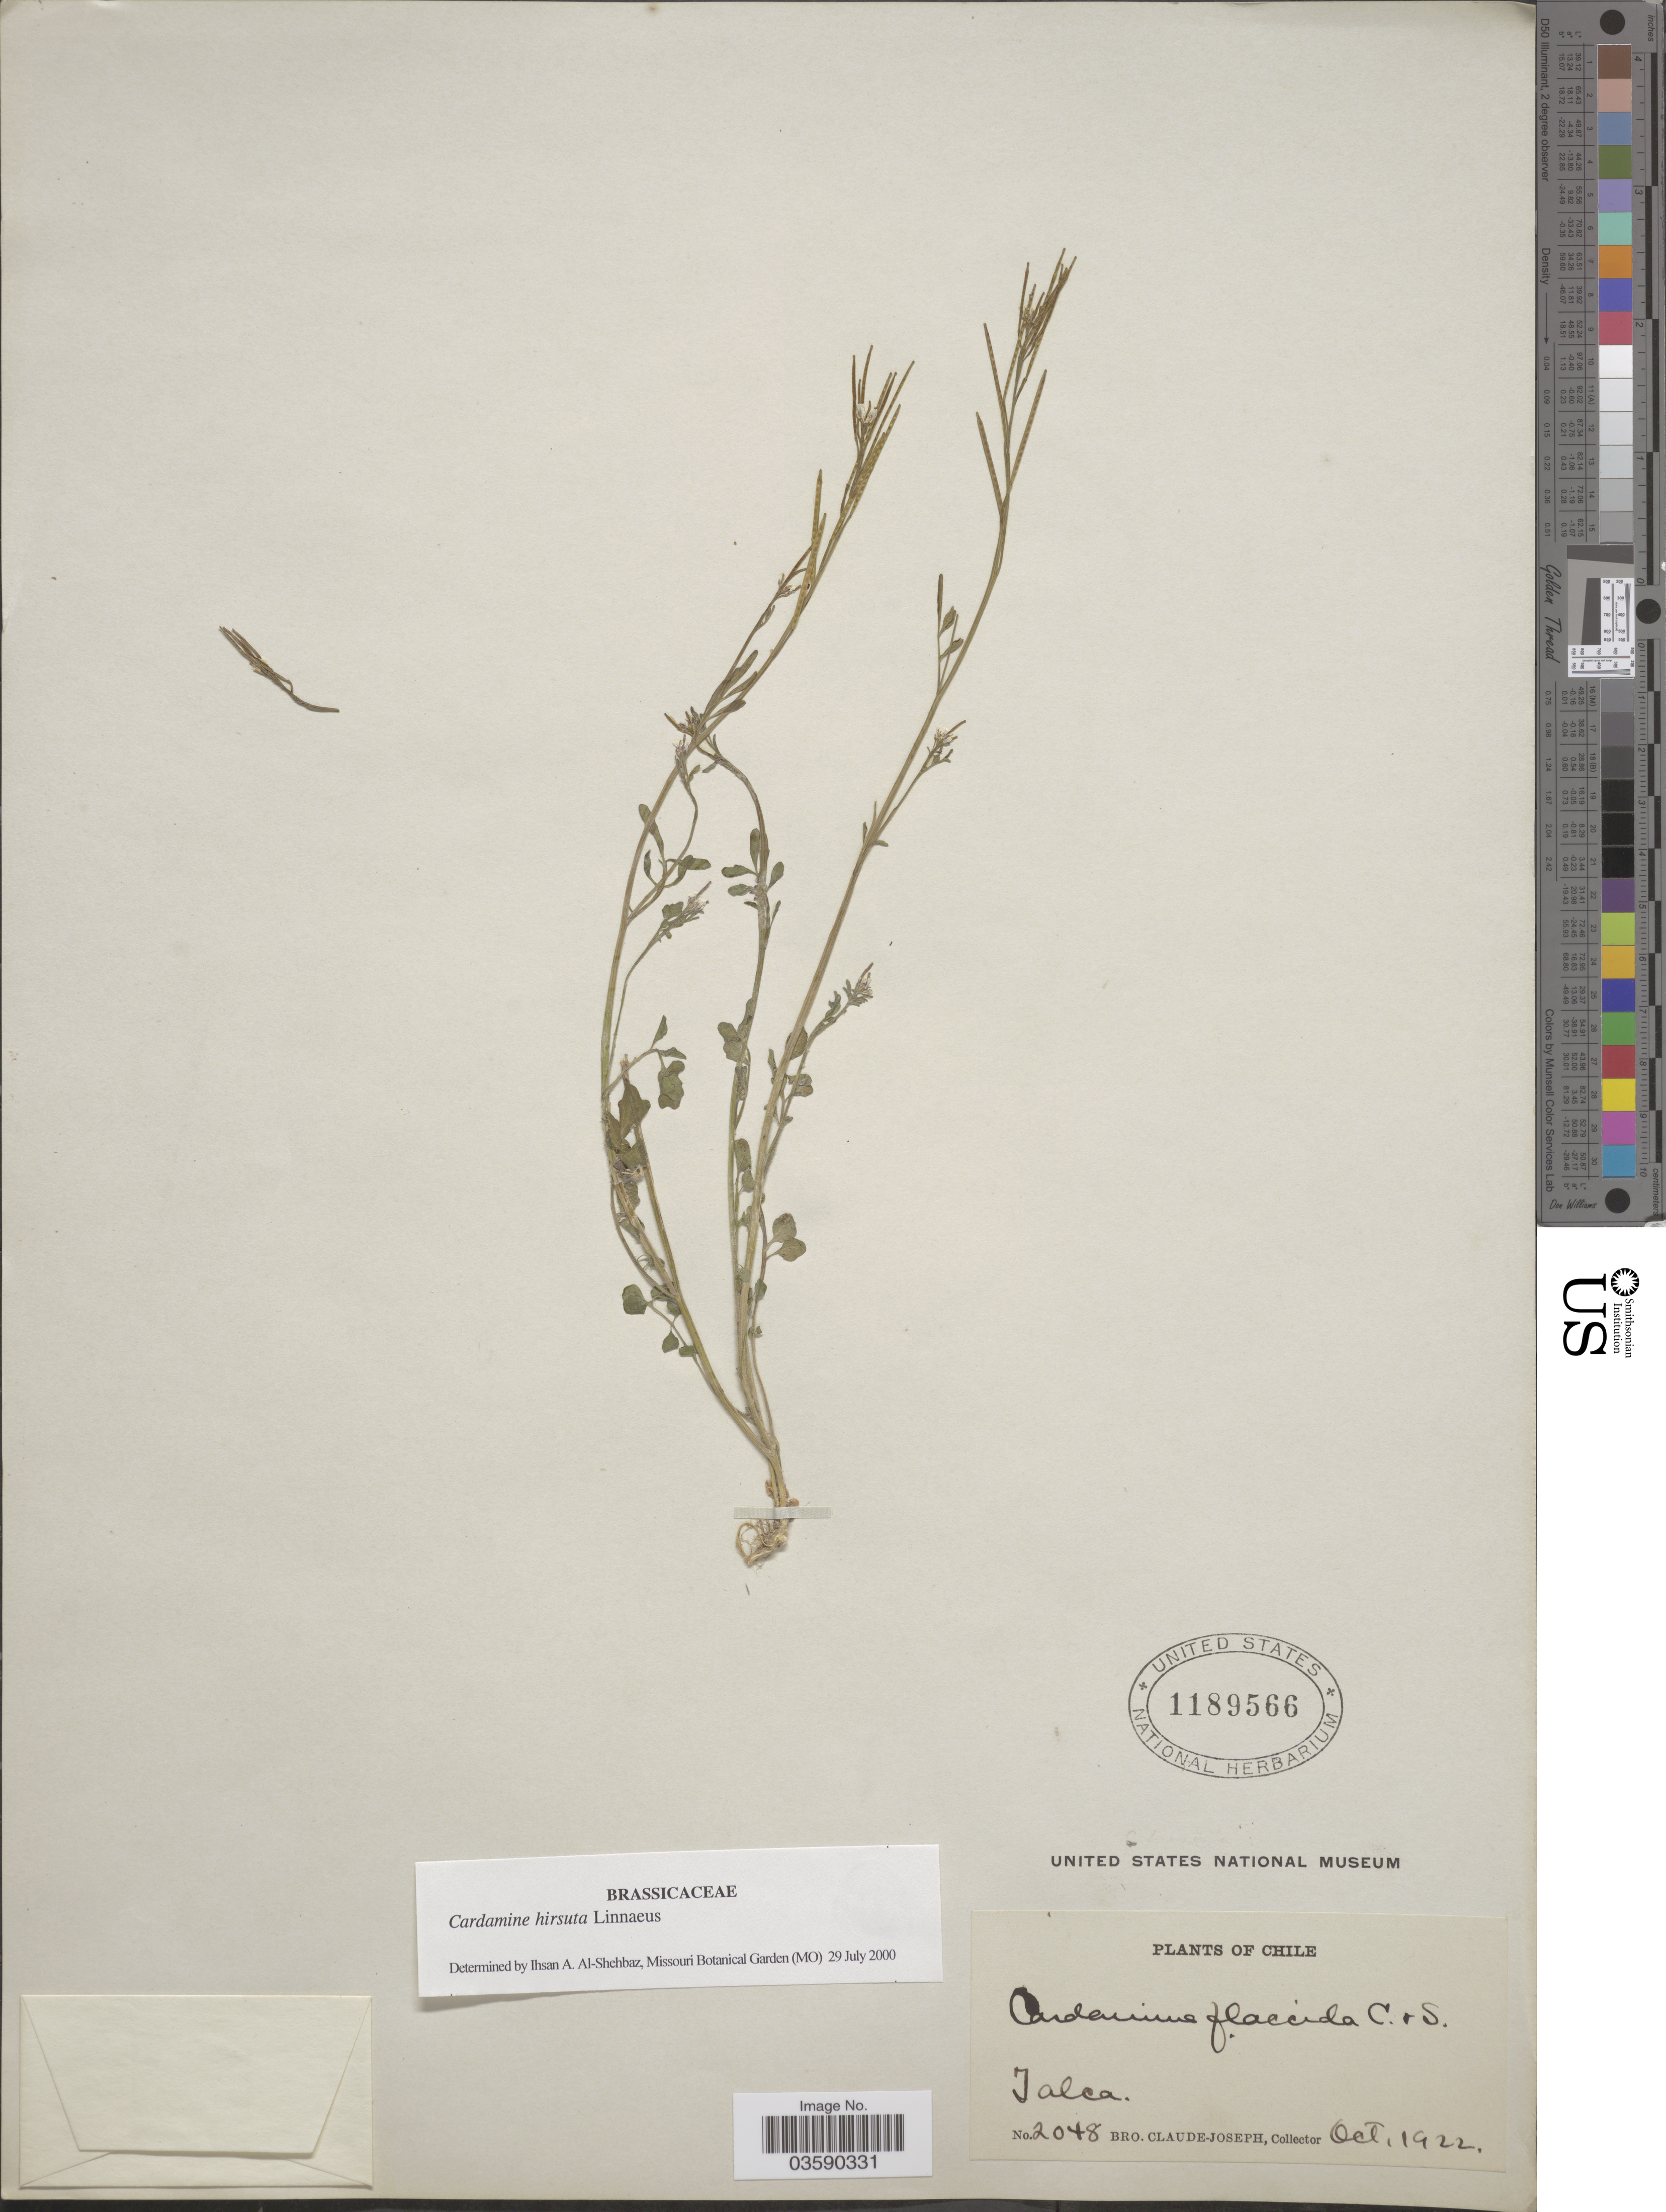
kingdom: Plantae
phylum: Tracheophyta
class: Magnoliopsida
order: Brassicales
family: Brassicaceae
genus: Cardamine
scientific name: Cardamine hirsuta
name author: L.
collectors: Bro. Claude-Joseph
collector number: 2048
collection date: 1922-10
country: Chile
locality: Ialca.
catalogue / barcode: US 1189566